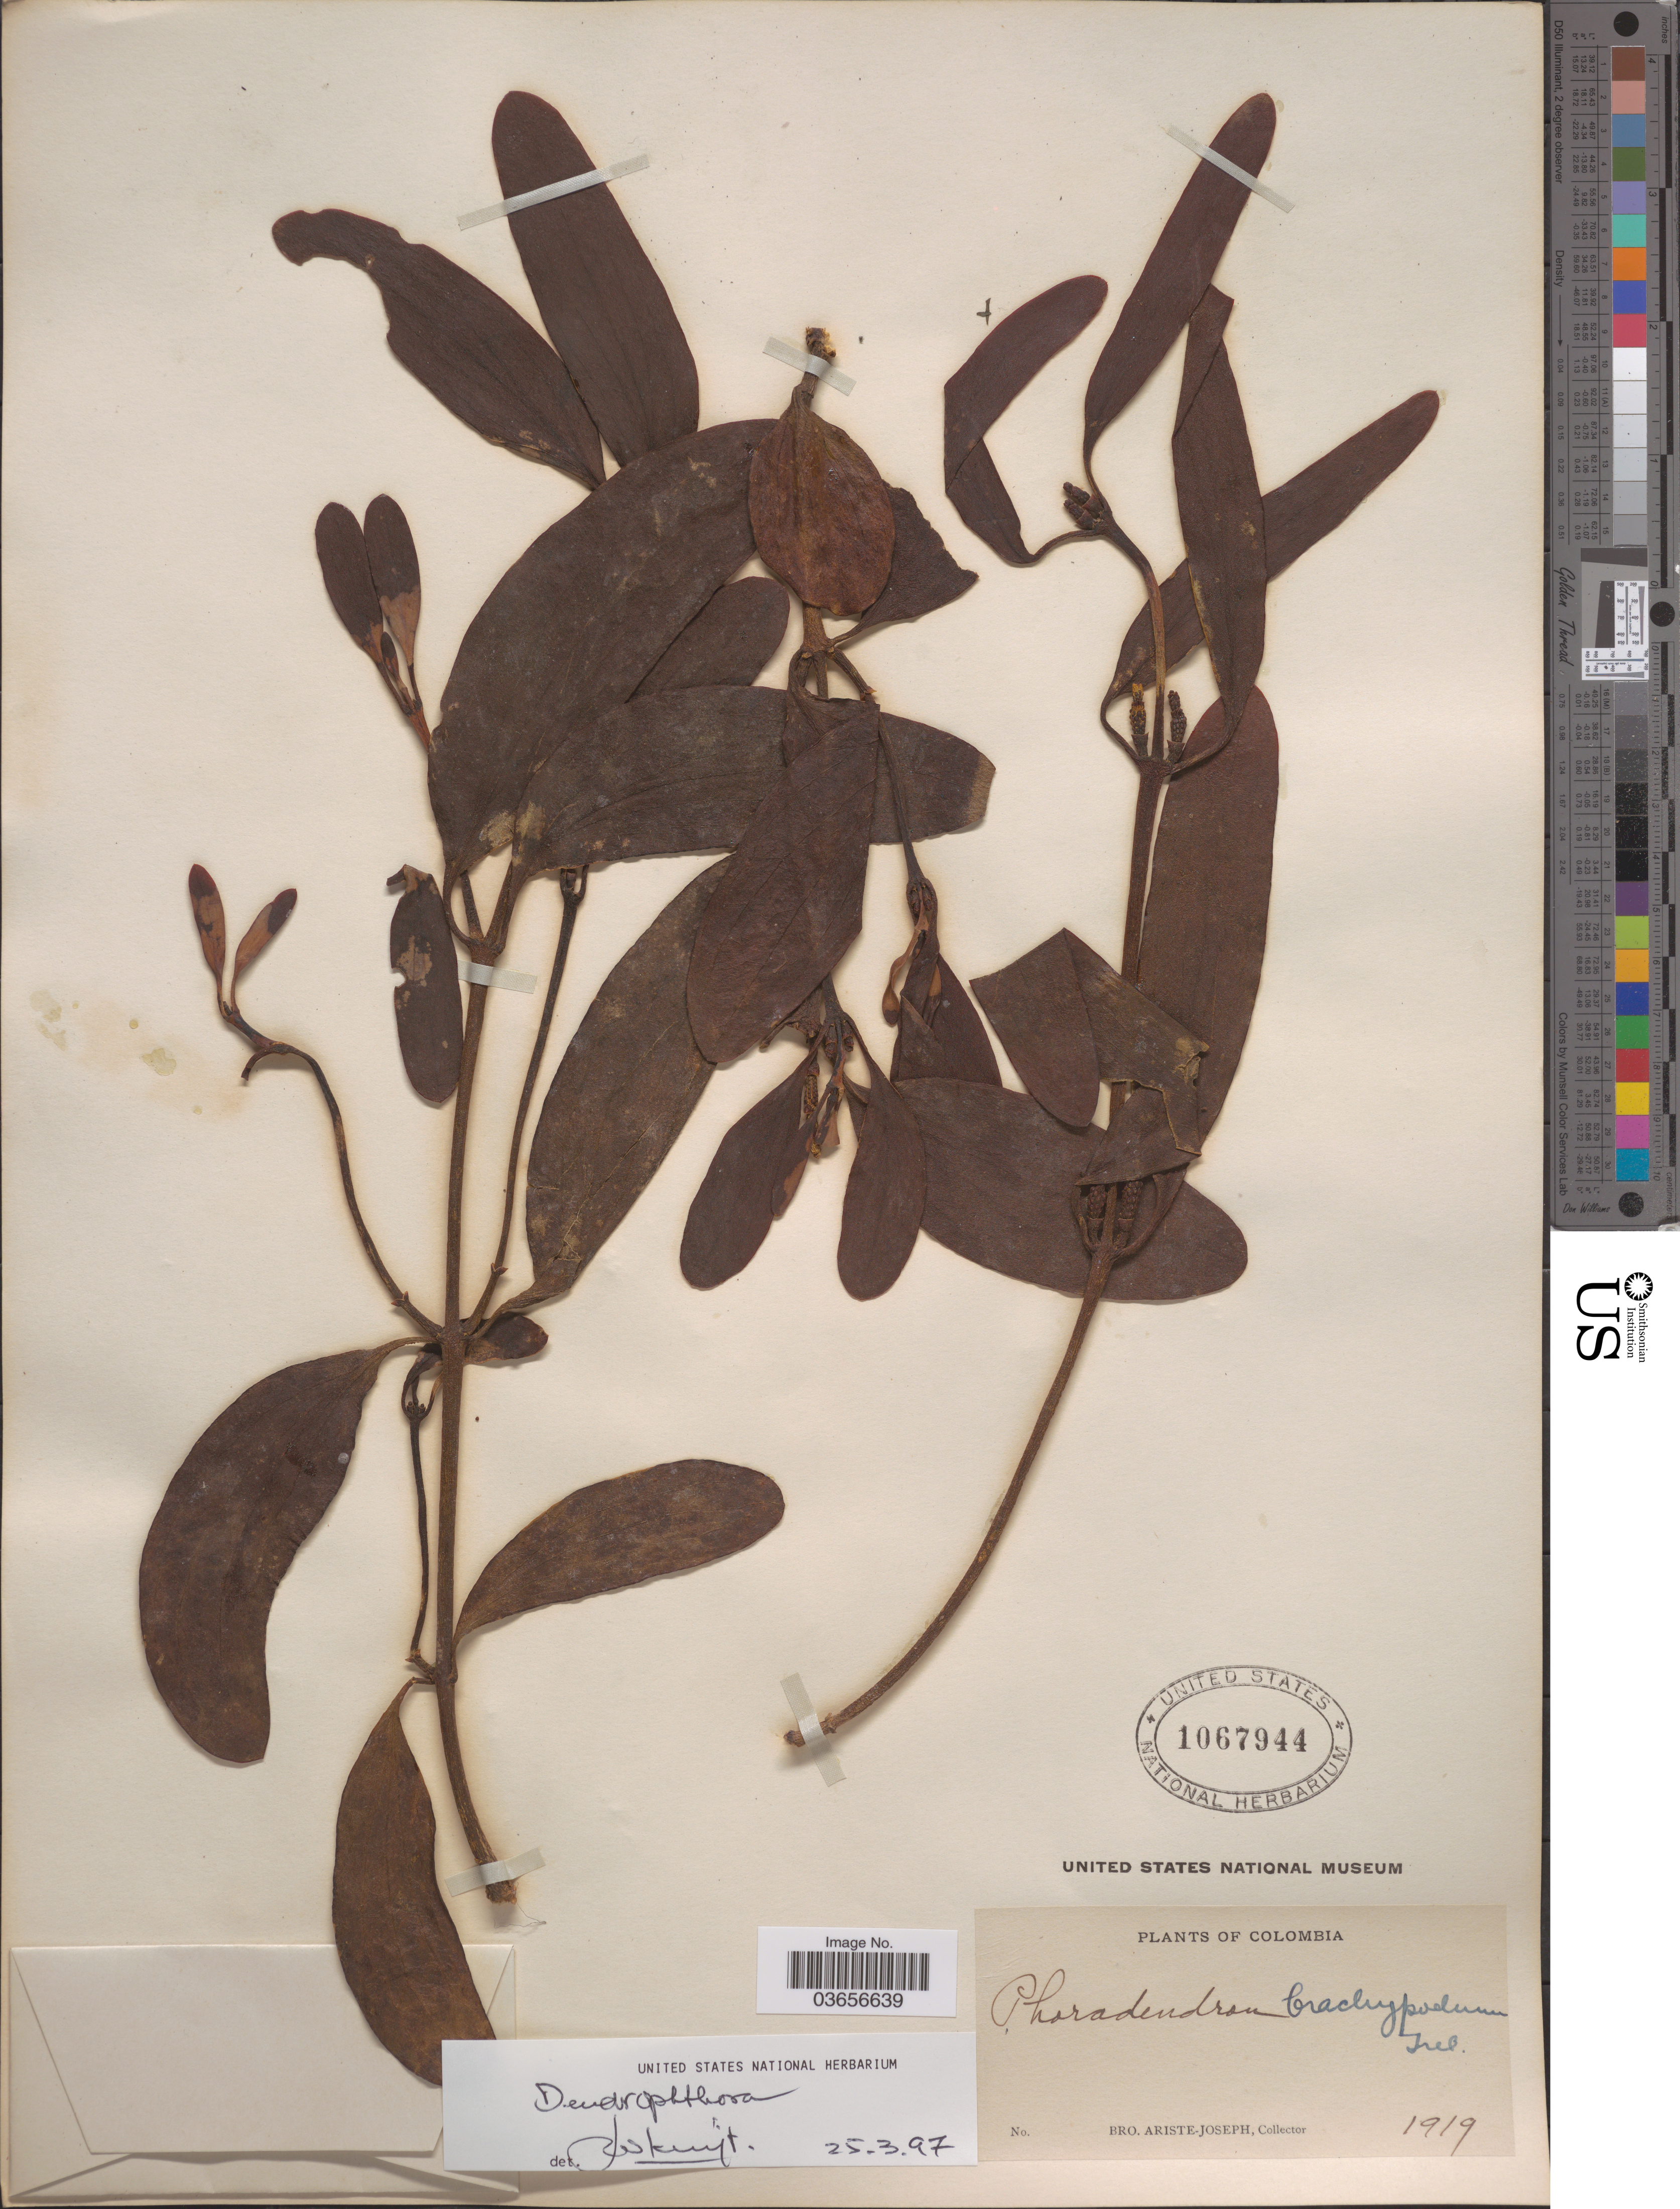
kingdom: Plantae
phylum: Tracheophyta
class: Magnoliopsida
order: Santalales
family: Viscaceae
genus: Dendrophthora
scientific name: Dendrophthora sp.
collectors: Bro. Ariste-Joseph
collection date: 1919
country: Colombia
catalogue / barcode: US 1067944